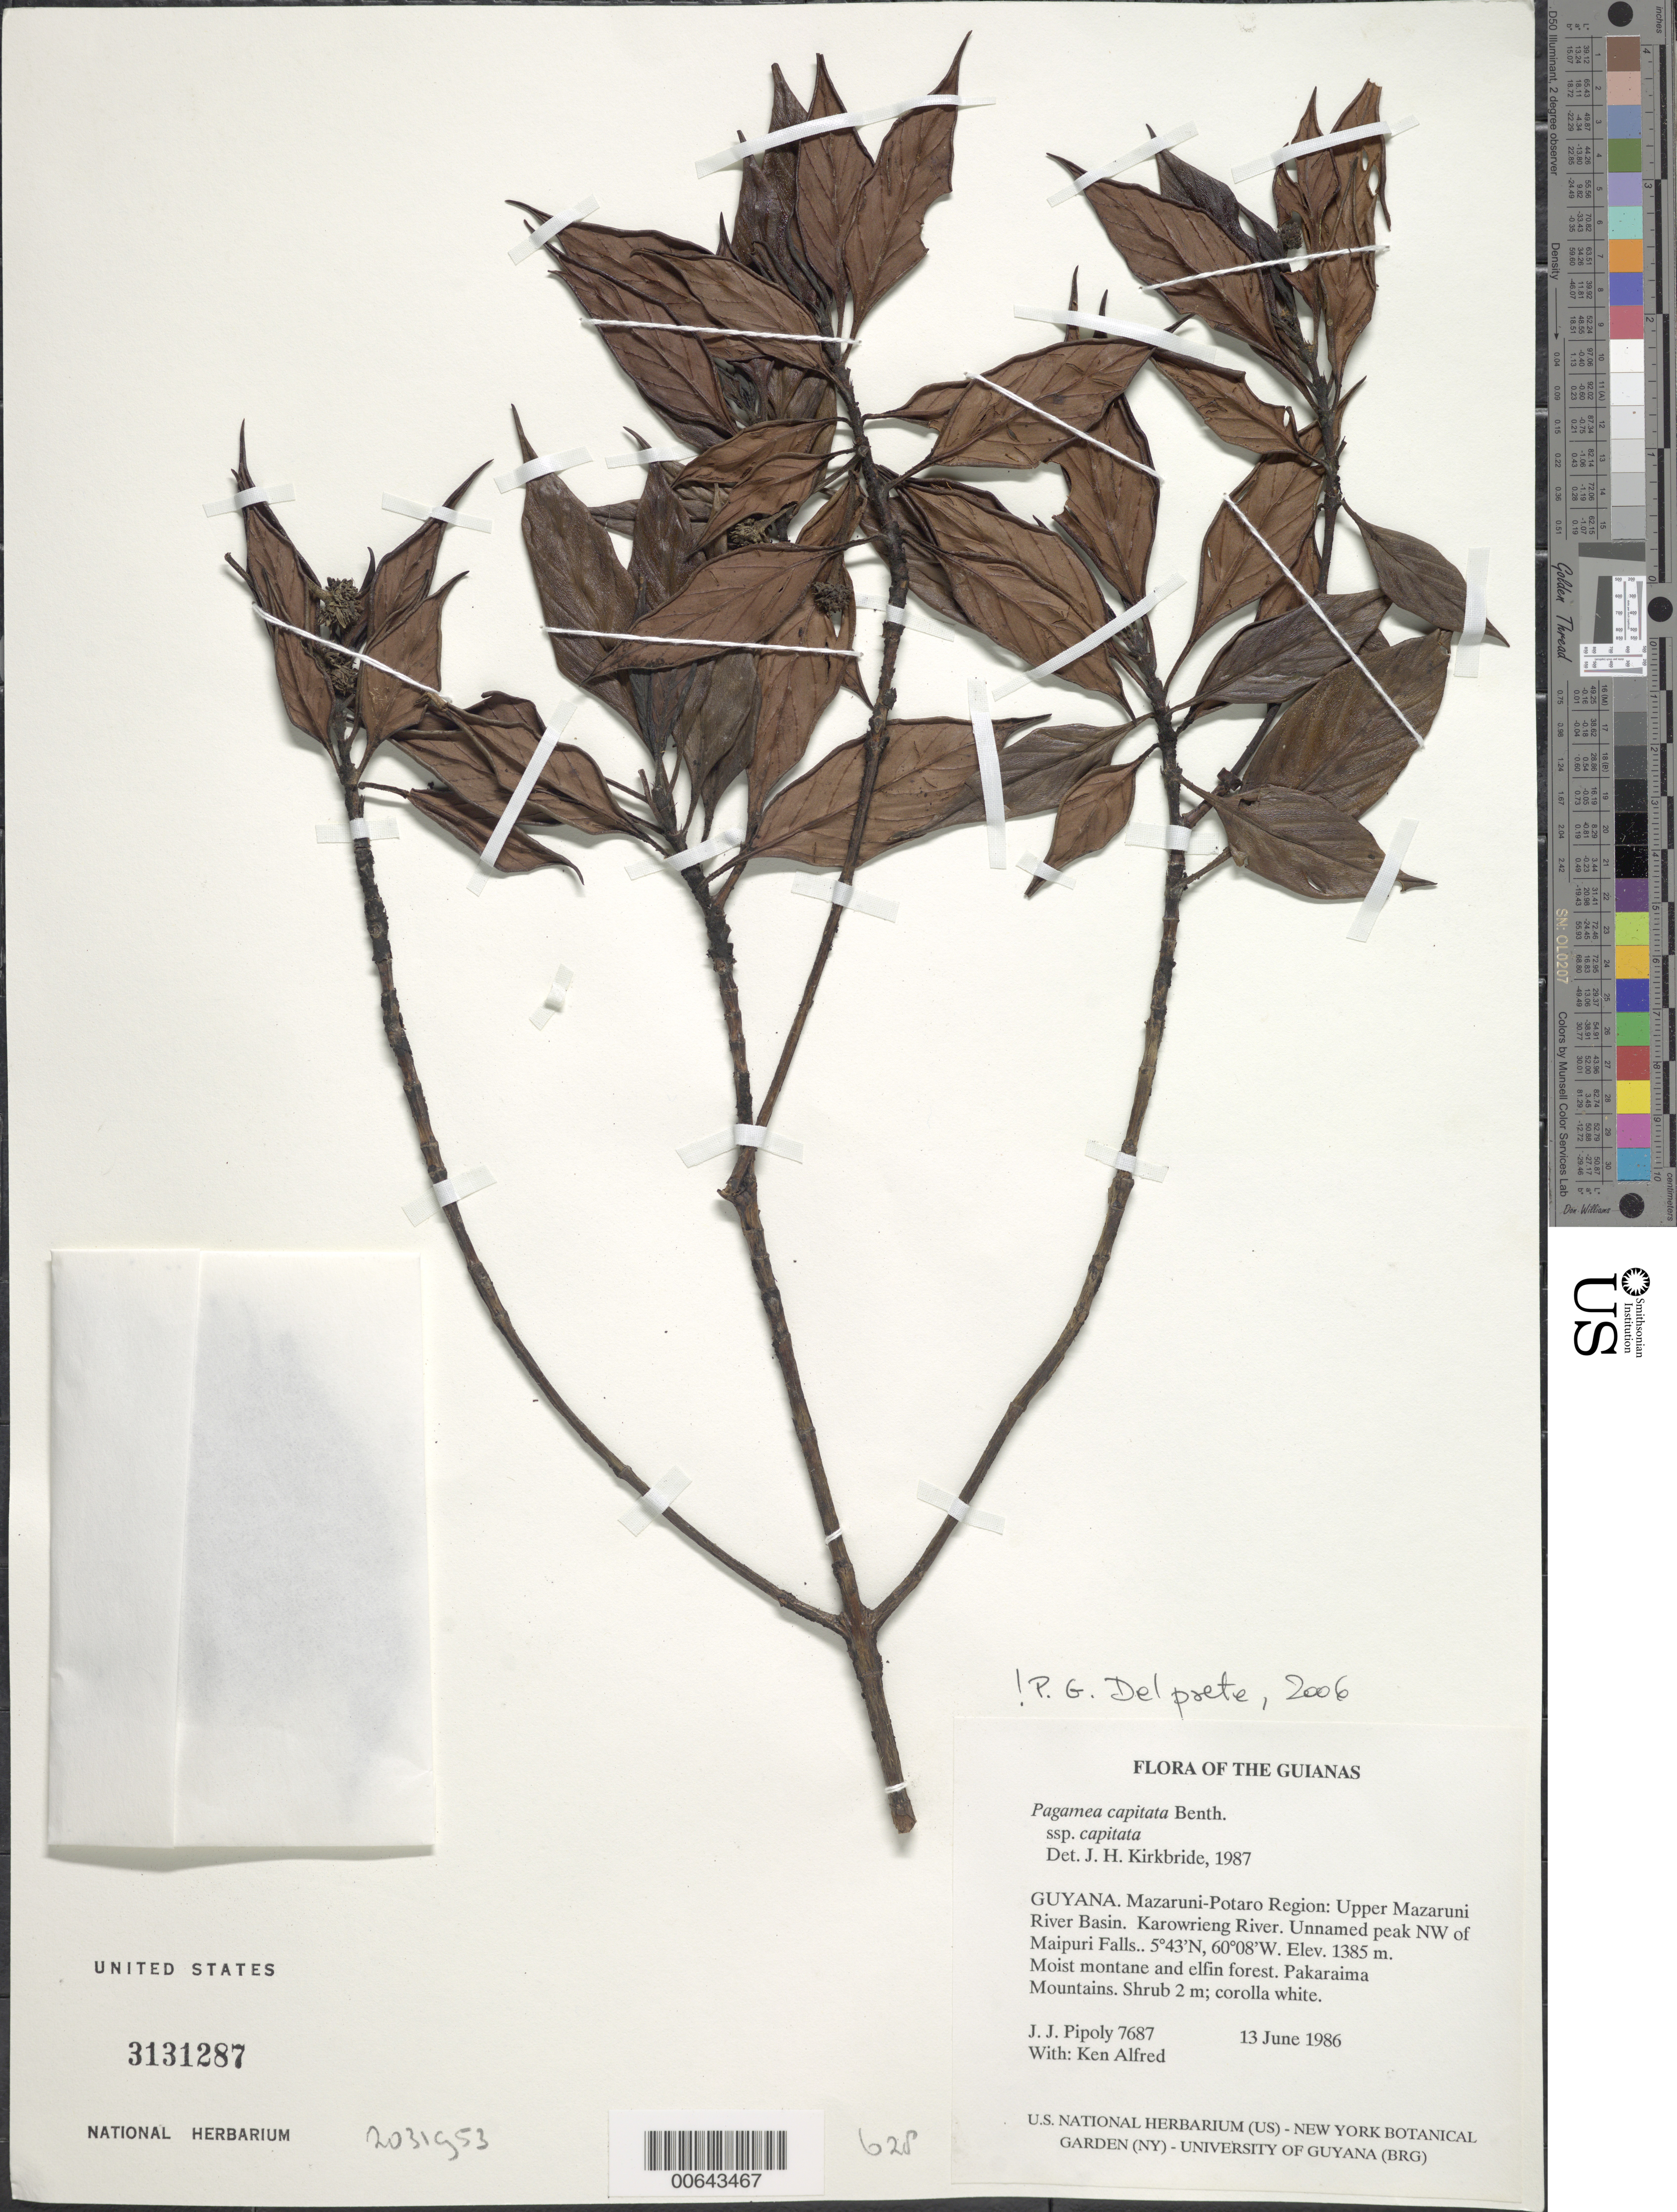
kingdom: Plantae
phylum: Tracheophyta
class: Magnoliopsida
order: Gentianales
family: Rubiaceae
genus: Pagamea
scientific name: Pagamea capitata subsp. capitata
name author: Benth.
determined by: Delprete, P. G., Herb. de Guyane Cay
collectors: J. J. Pipoly & K. Alfred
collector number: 7687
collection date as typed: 13 June 1986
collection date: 1986-06-13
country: Guyana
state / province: Cuyuni-Mazaruni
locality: Pakaraima Mts. Upper Mazaruni River Basin. Karowrieng River. Unnamed peak NW of Maipuri Falls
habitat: Moist montane and elfin forest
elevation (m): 1385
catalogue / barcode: US 3131287